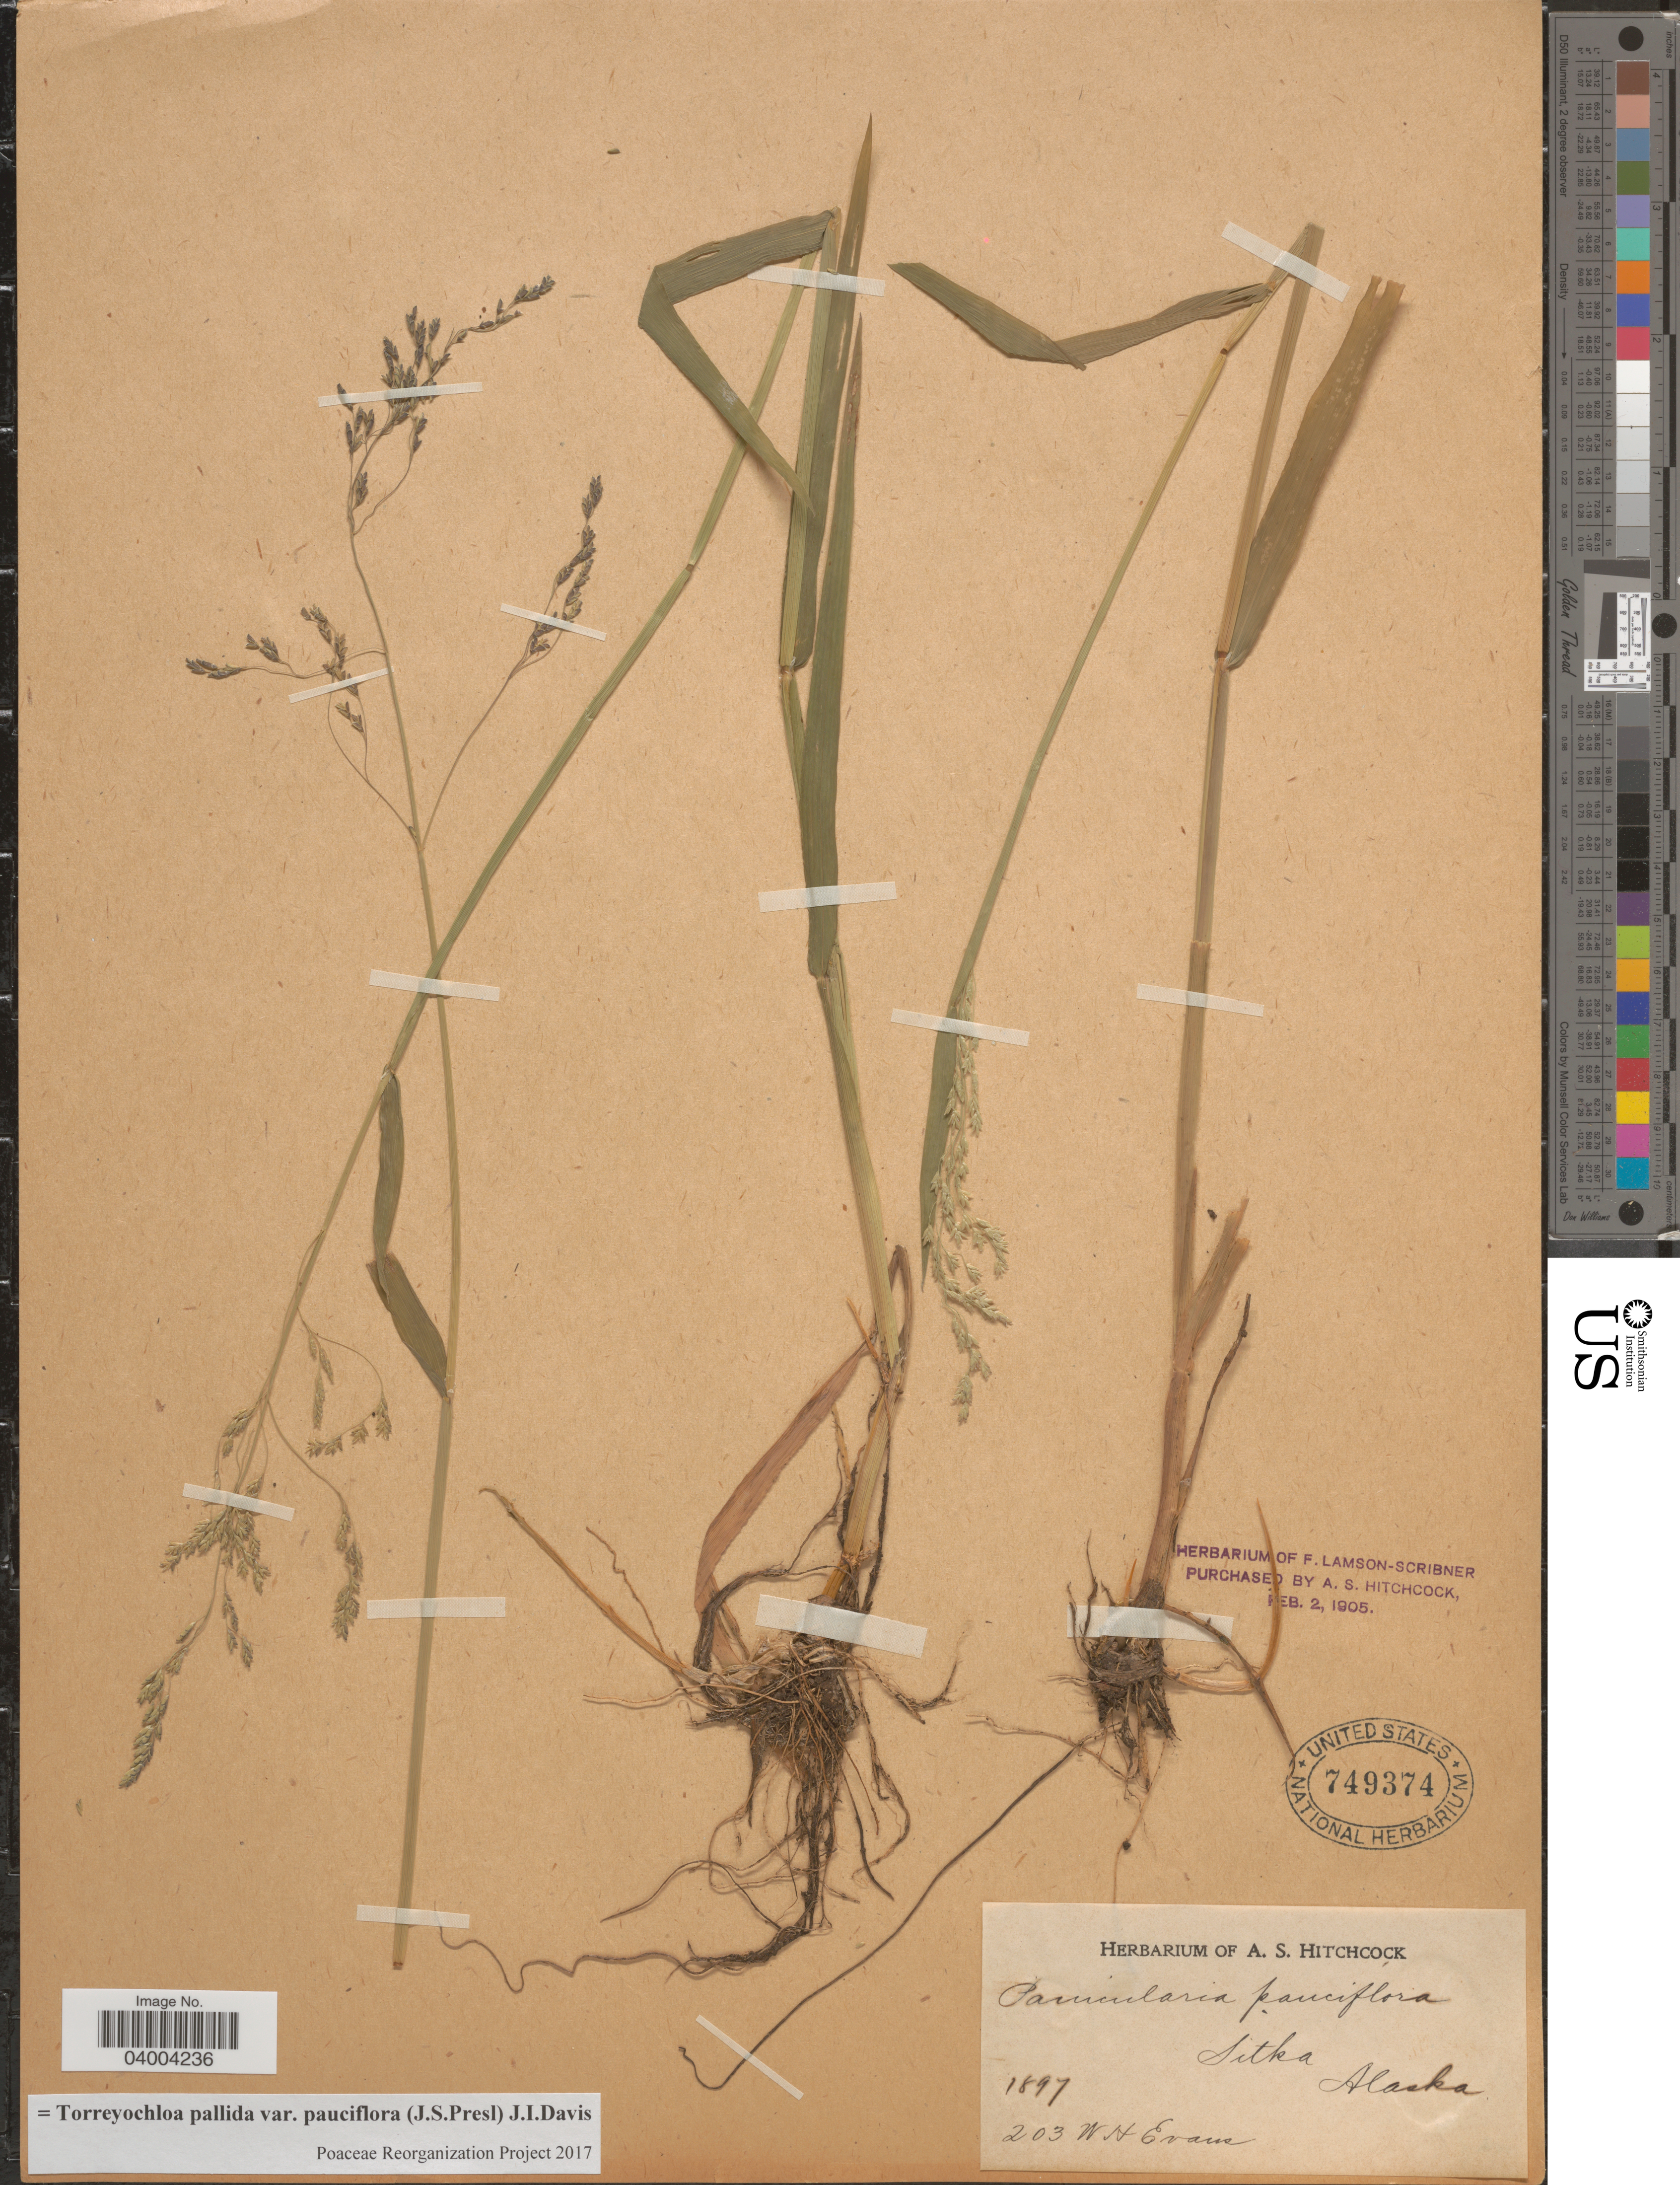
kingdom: Plantae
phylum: Tracheophyta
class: Liliopsida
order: Poales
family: Poaceae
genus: Torreyochloa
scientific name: Torreyochloa pallida var. pauciflora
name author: (J. Presl) J.I. Davis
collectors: W. H. Evans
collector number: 203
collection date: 1897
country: United States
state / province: Alaska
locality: Sitka.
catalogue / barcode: US 749374